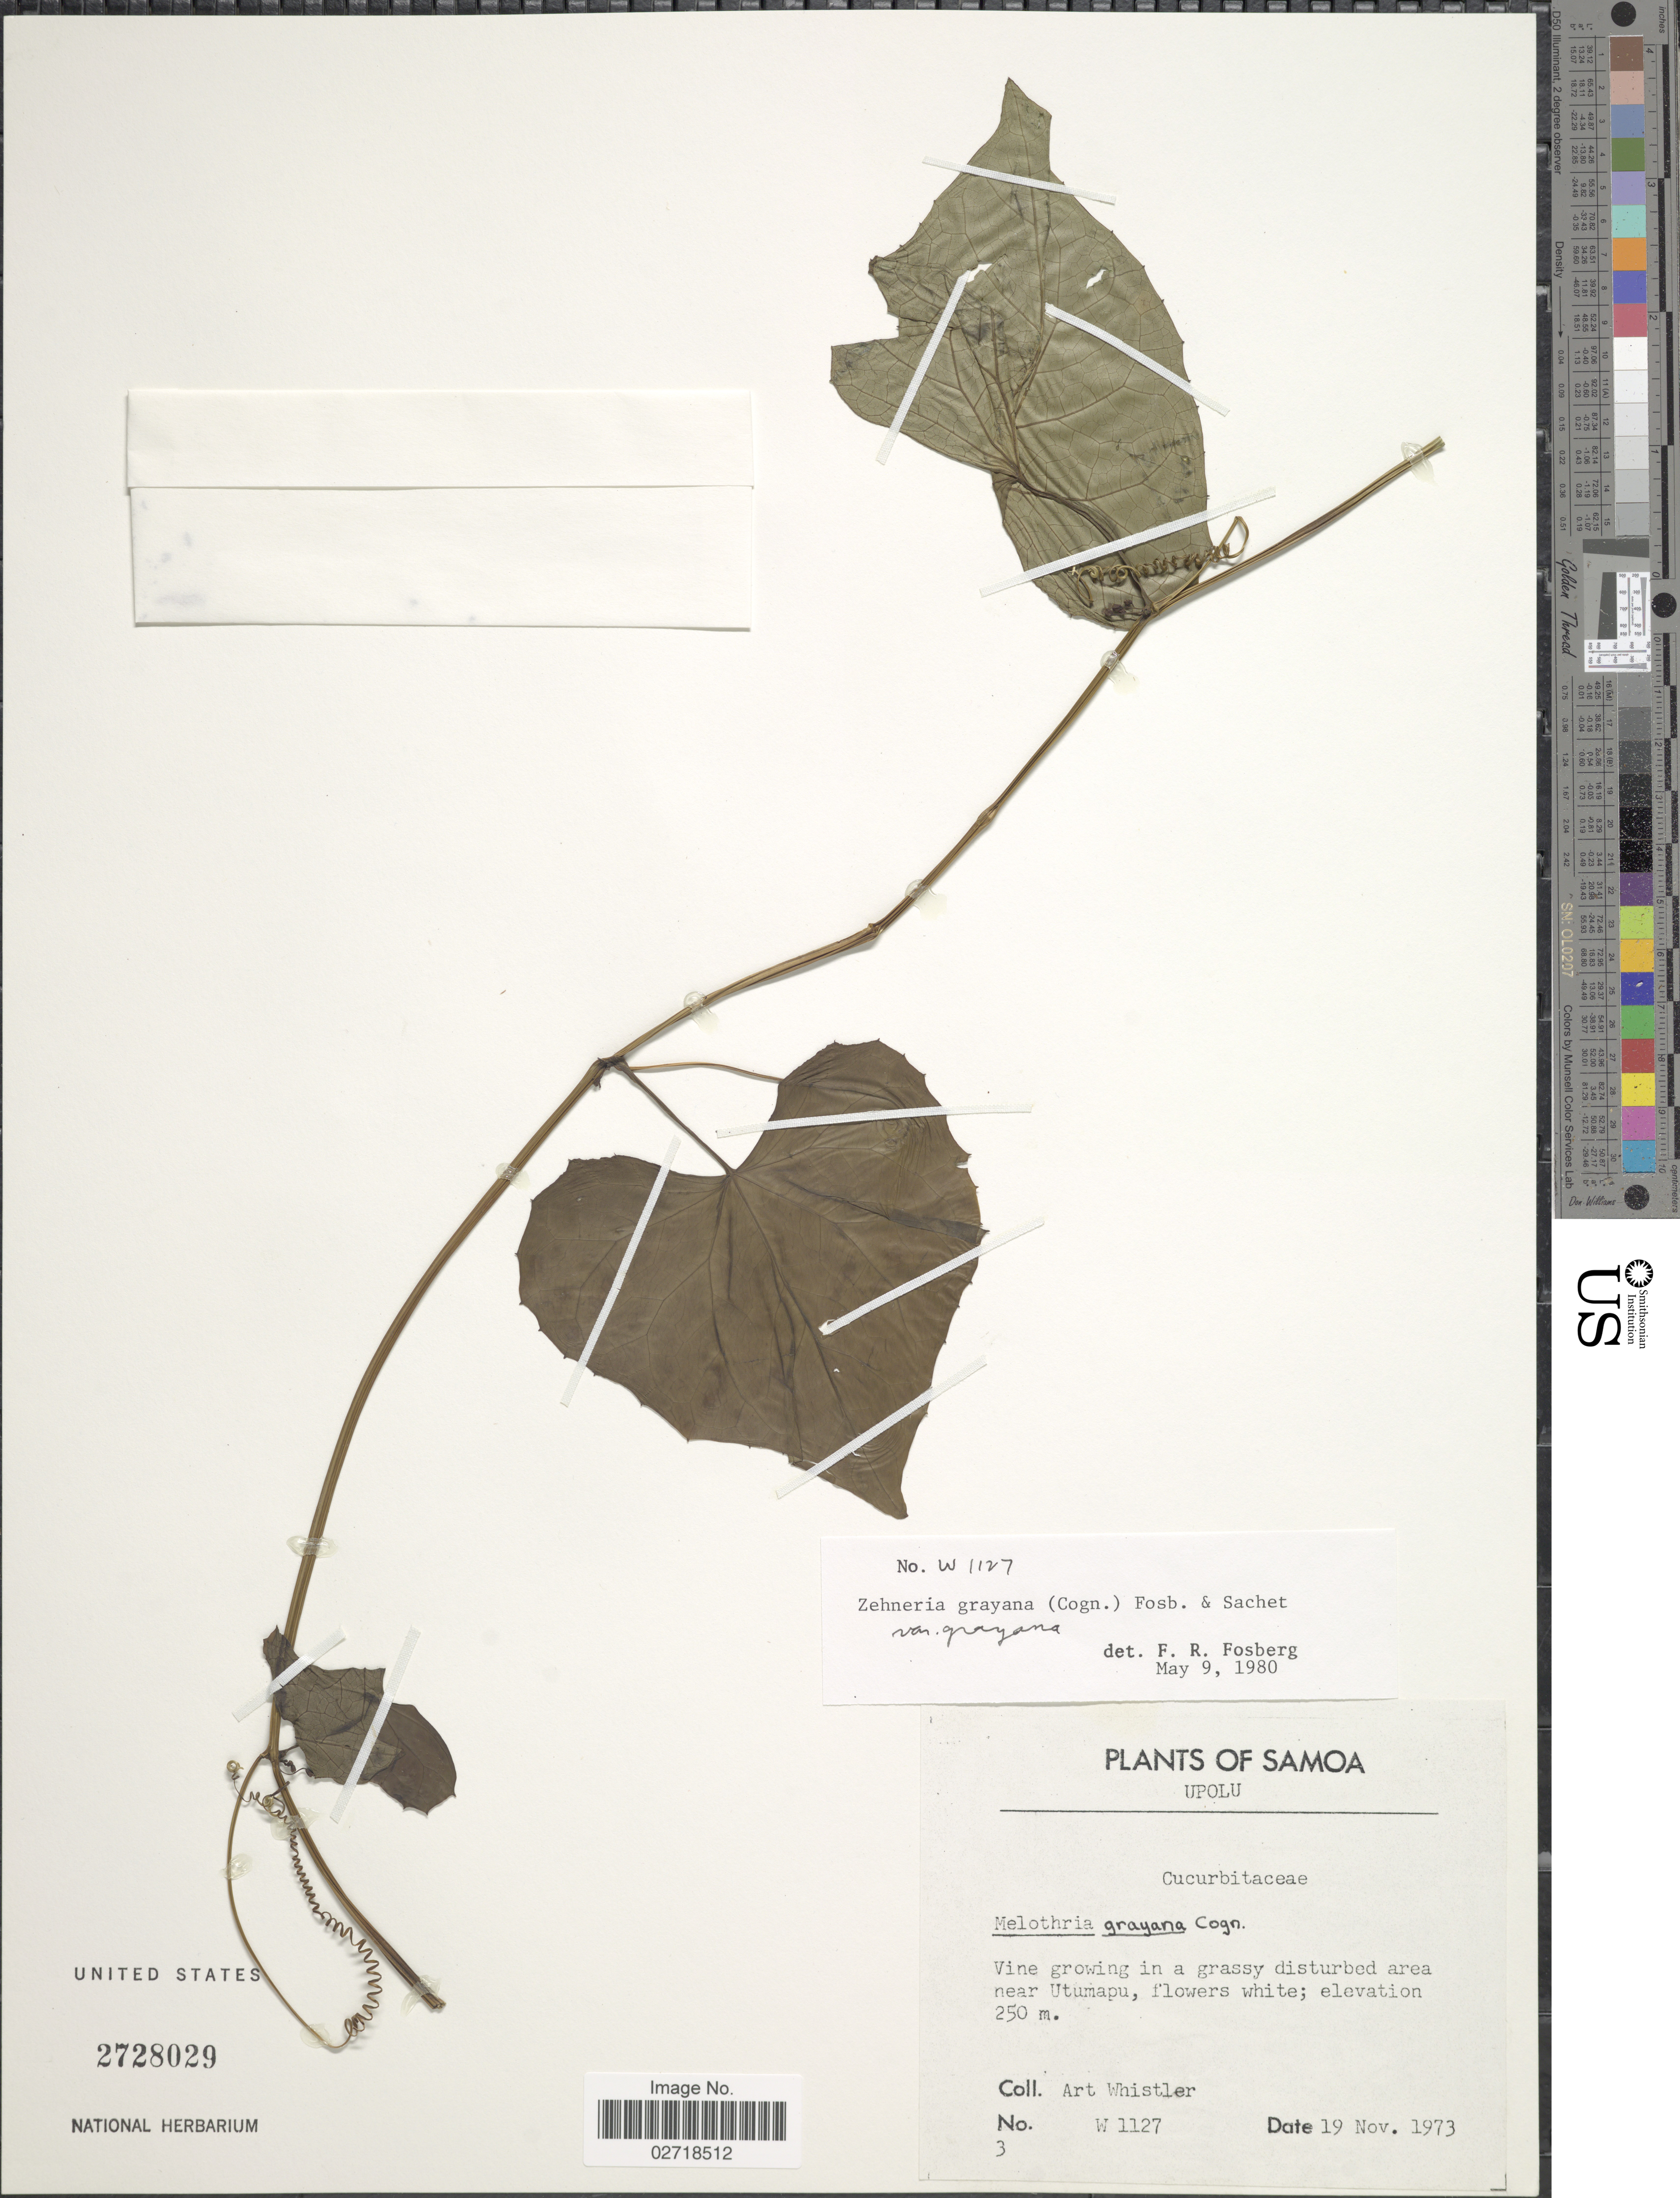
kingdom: Plantae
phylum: Tracheophyta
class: Magnoliopsida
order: Cucurbitales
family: Cucurbitaceae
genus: Zehneria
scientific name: Zehneria grayana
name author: (Cogn.) Fosberg & Sachet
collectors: A. Whistler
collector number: W 1127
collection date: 1973-11-19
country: Samoa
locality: Samoa, Upolu, area near Utumapu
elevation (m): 250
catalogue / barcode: US 2728029